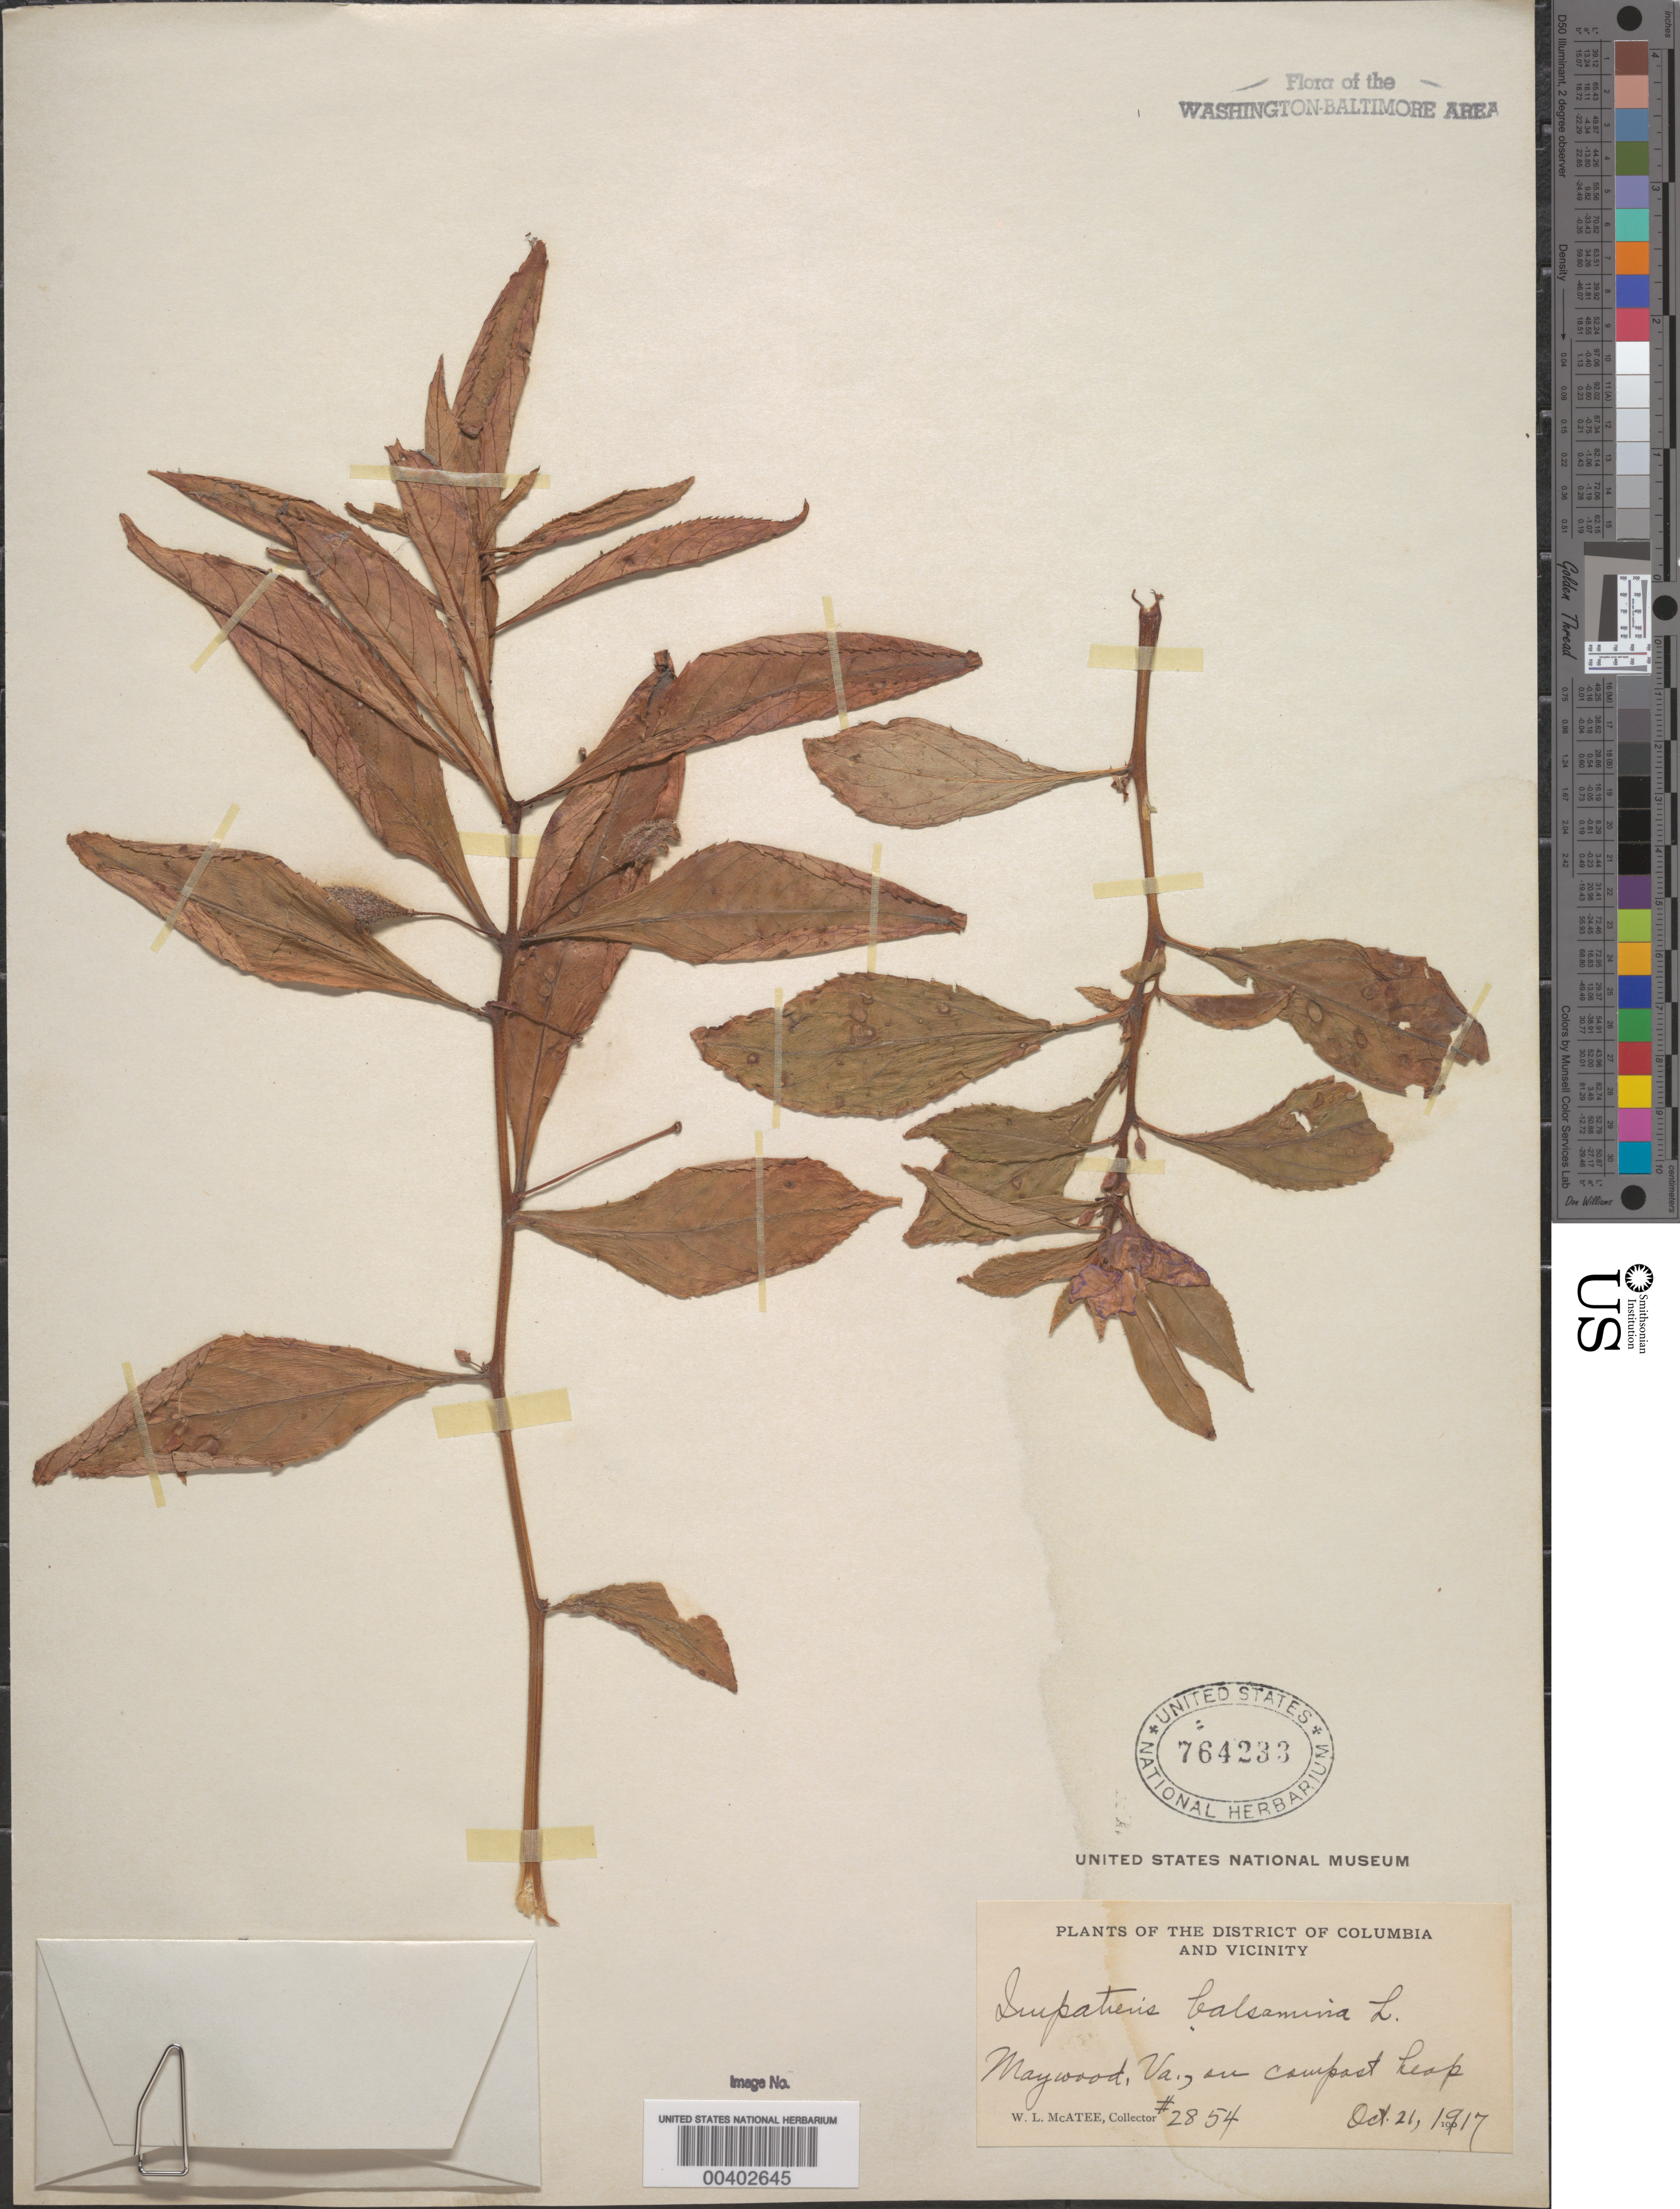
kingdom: Plantae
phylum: Tracheophyta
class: Magnoliopsida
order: Ericales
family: Balsaminaceae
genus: Impatiens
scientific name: Impatiens balsamina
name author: L.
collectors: W. McAtee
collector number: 2854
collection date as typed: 21 Oct 1917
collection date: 1917-10-21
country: United States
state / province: Maryland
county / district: Prince George's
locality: Maywood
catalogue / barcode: US 764233